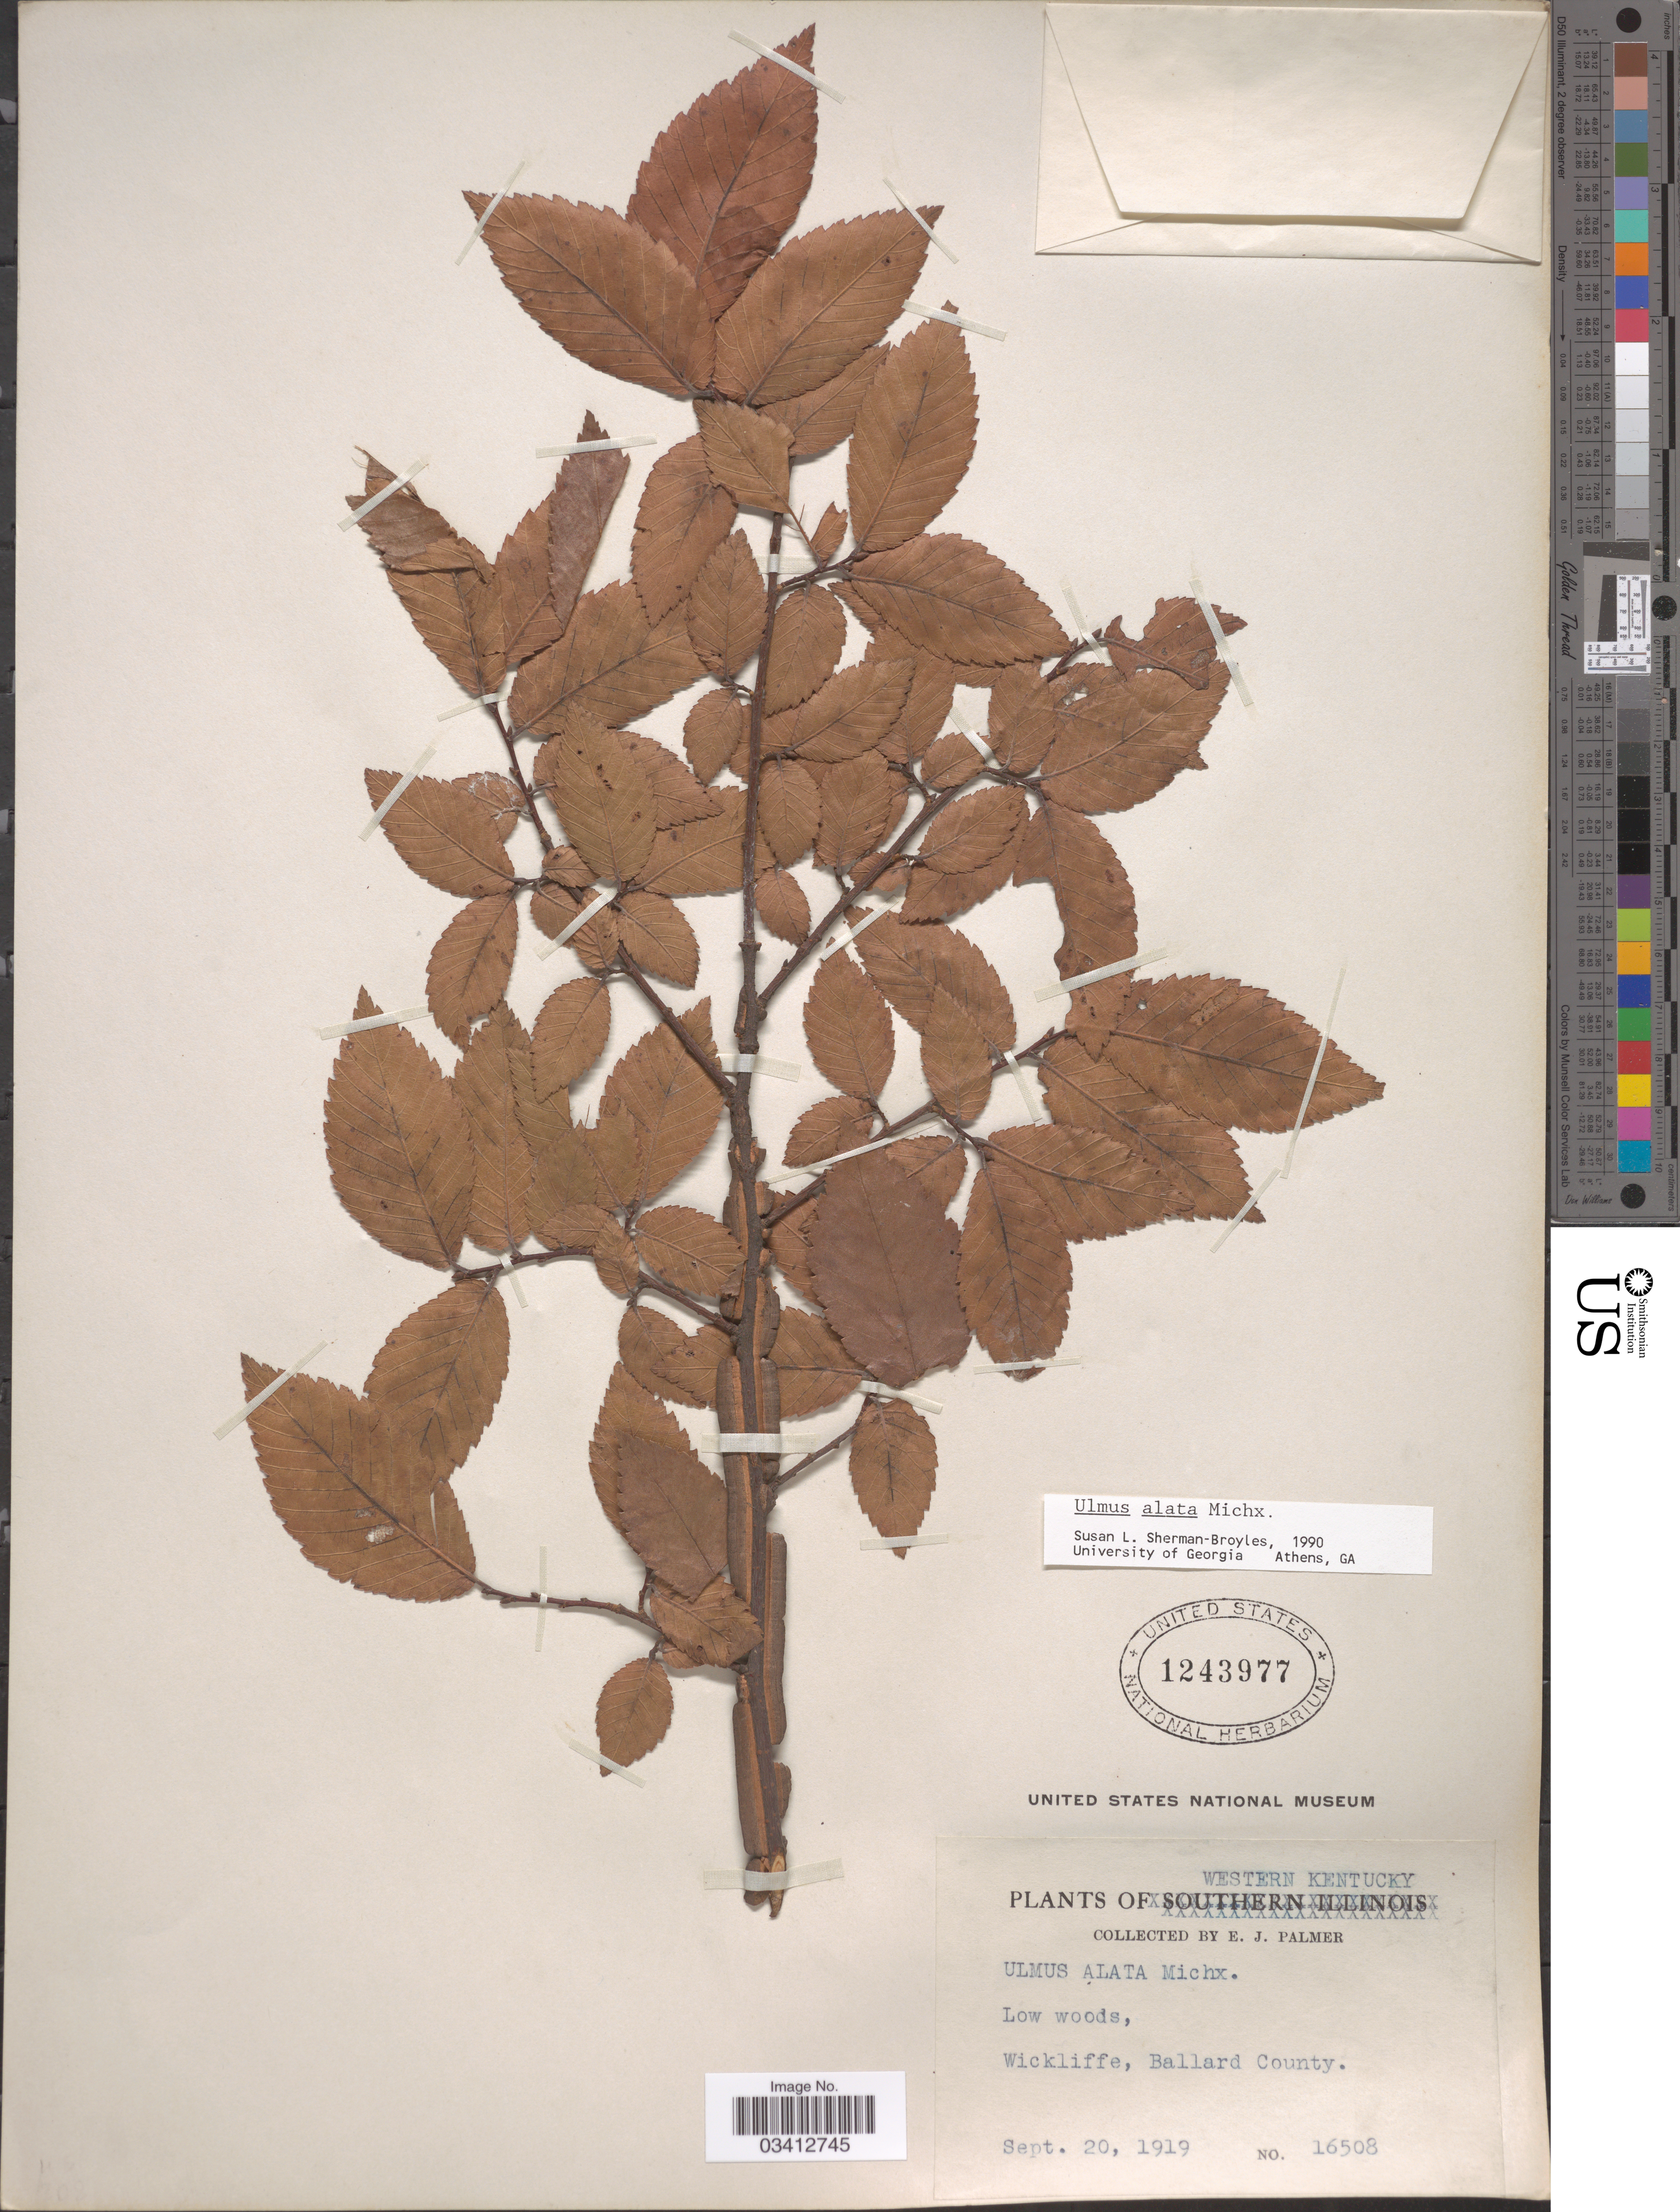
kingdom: Plantae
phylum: Tracheophyta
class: Magnoliopsida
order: Rosales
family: Ulmaceae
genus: Ulmus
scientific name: Ulmus alata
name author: Michx.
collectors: E. J. Palmer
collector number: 16508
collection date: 1919-09-20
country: United States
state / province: Kentucky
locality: Western Kentucky. Low woods, Wickliffe, Ballard County.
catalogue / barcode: US 1243977